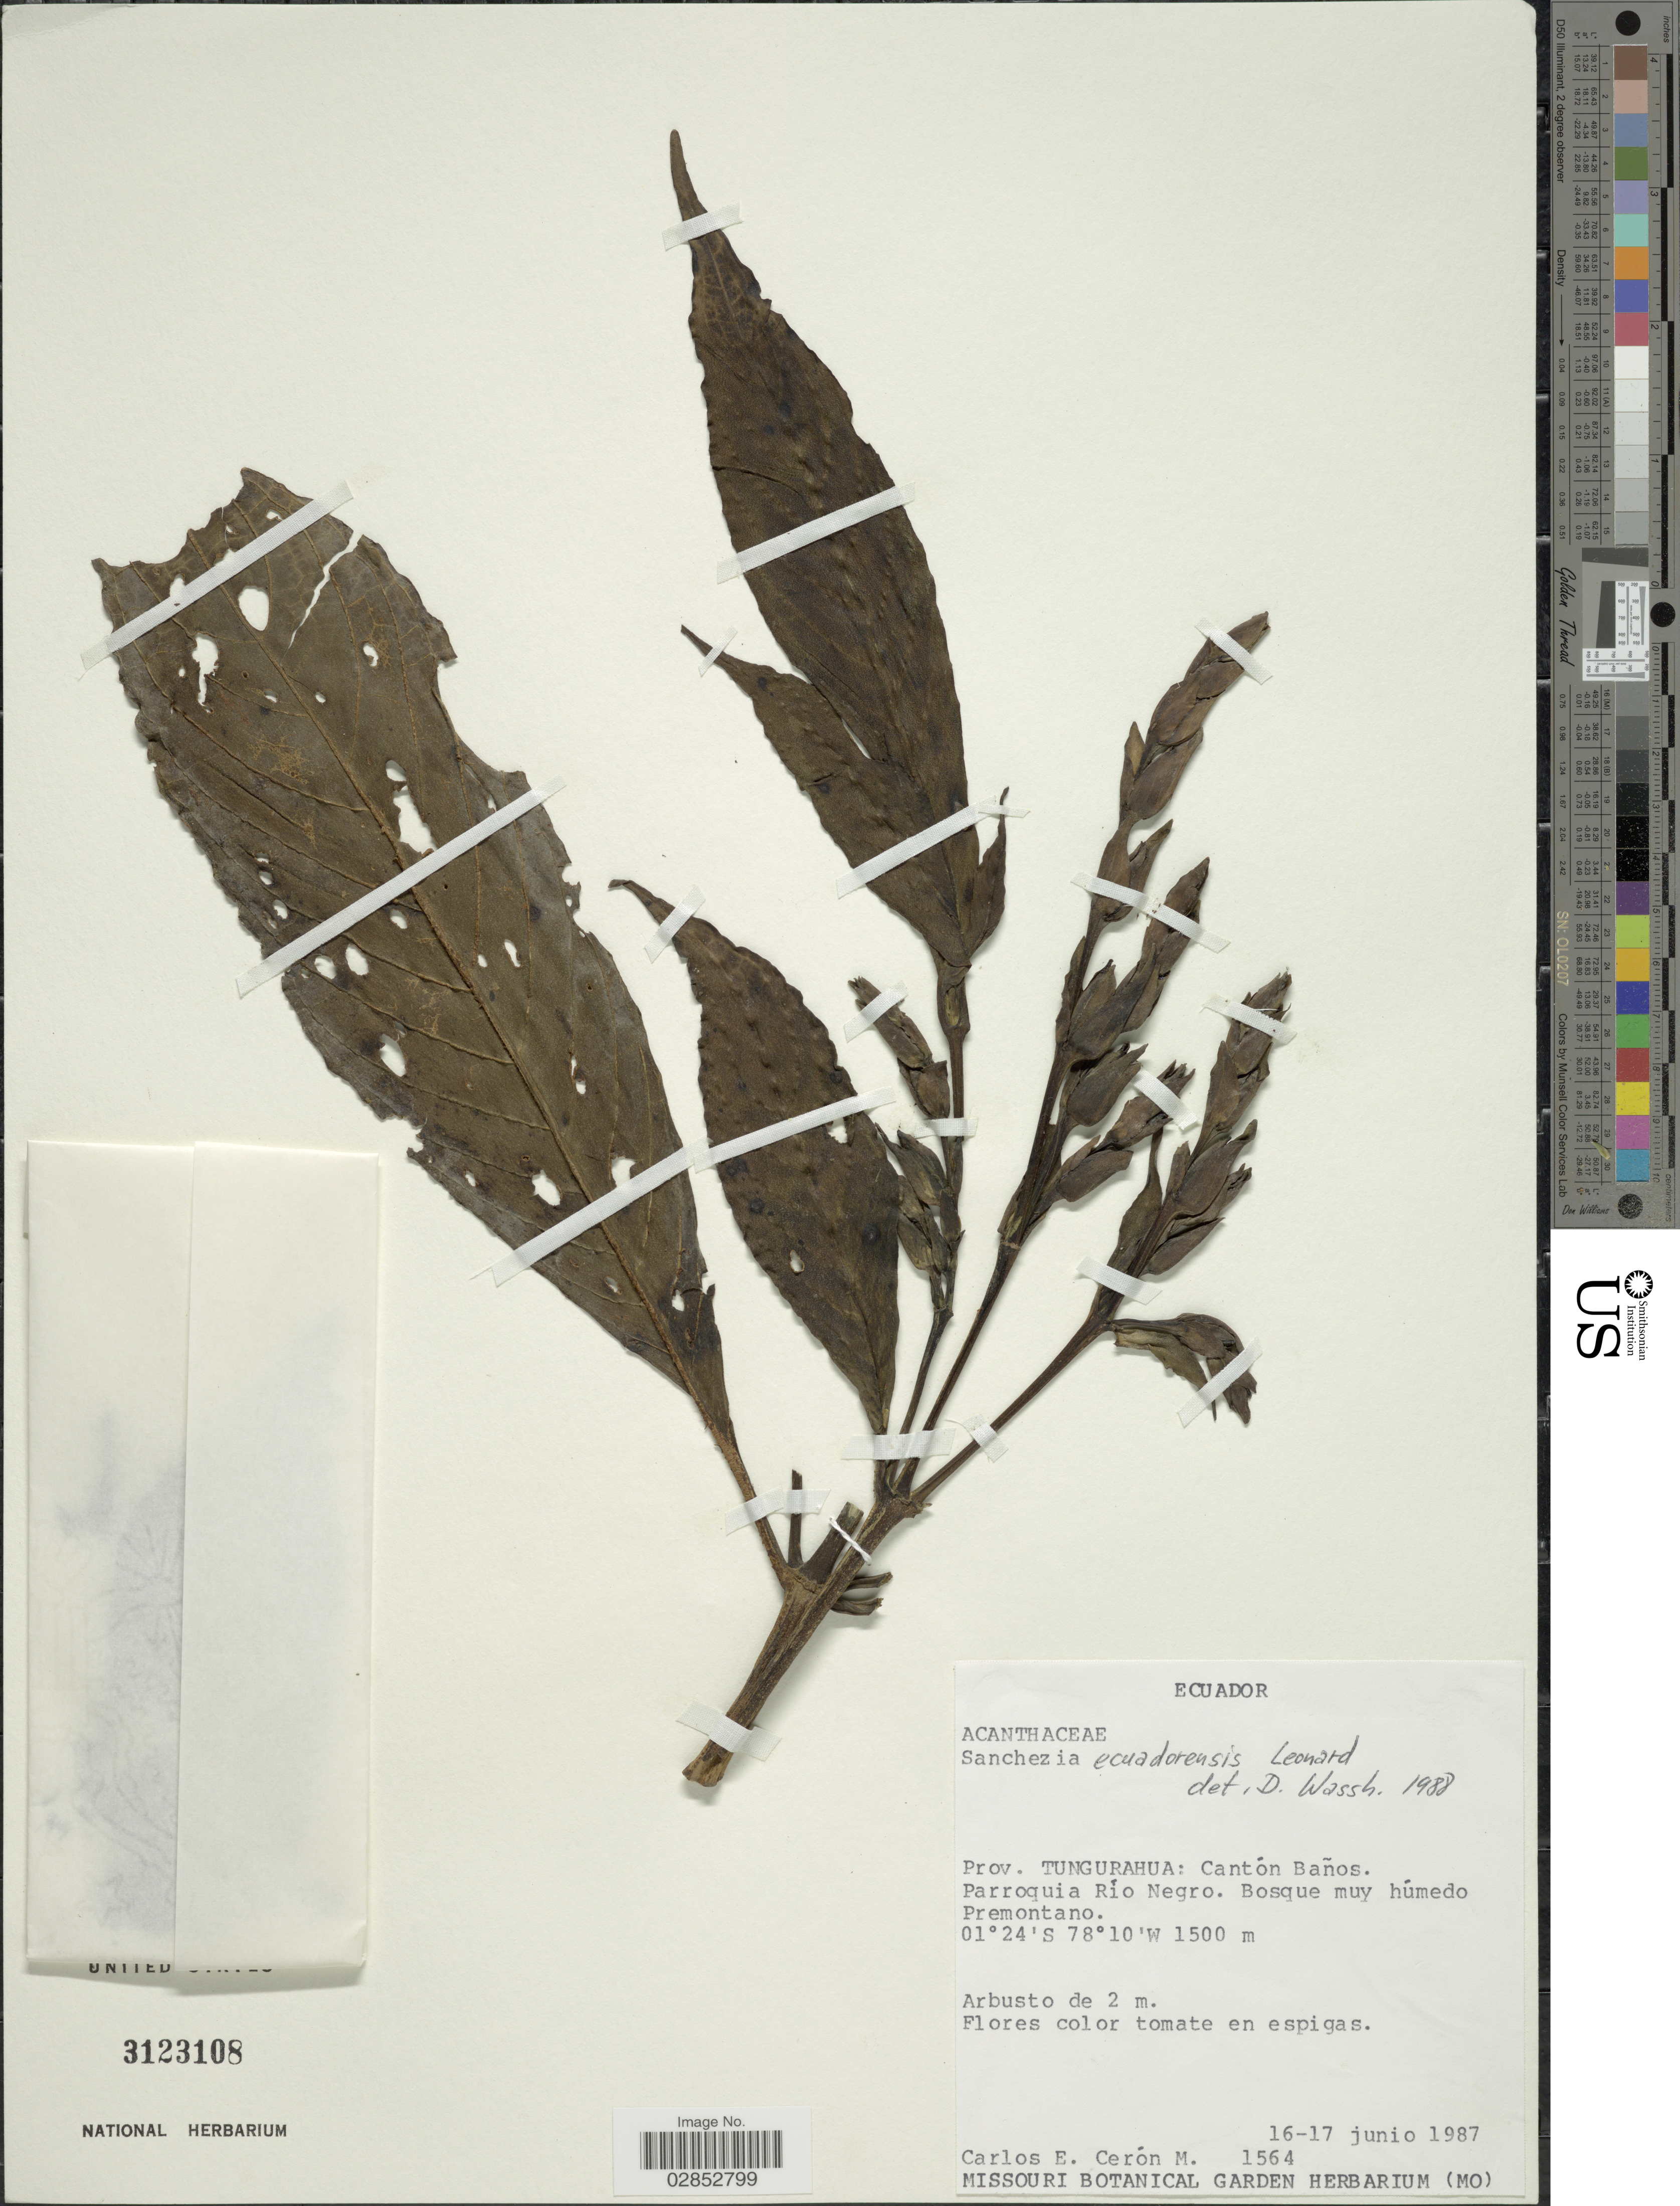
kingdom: Plantae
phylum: Tracheophyta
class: Magnoliopsida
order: Lamiales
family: Acanthaceae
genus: Sanchezia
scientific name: Sanchezia ecuadorensis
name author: Leonard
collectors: C. E. Cerón M.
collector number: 1564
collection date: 1987-06-16/1987-06-17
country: Ecuador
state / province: Tungurahua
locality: Cantón Baños. Parroquia Río Negro.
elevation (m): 1500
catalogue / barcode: US 3123108